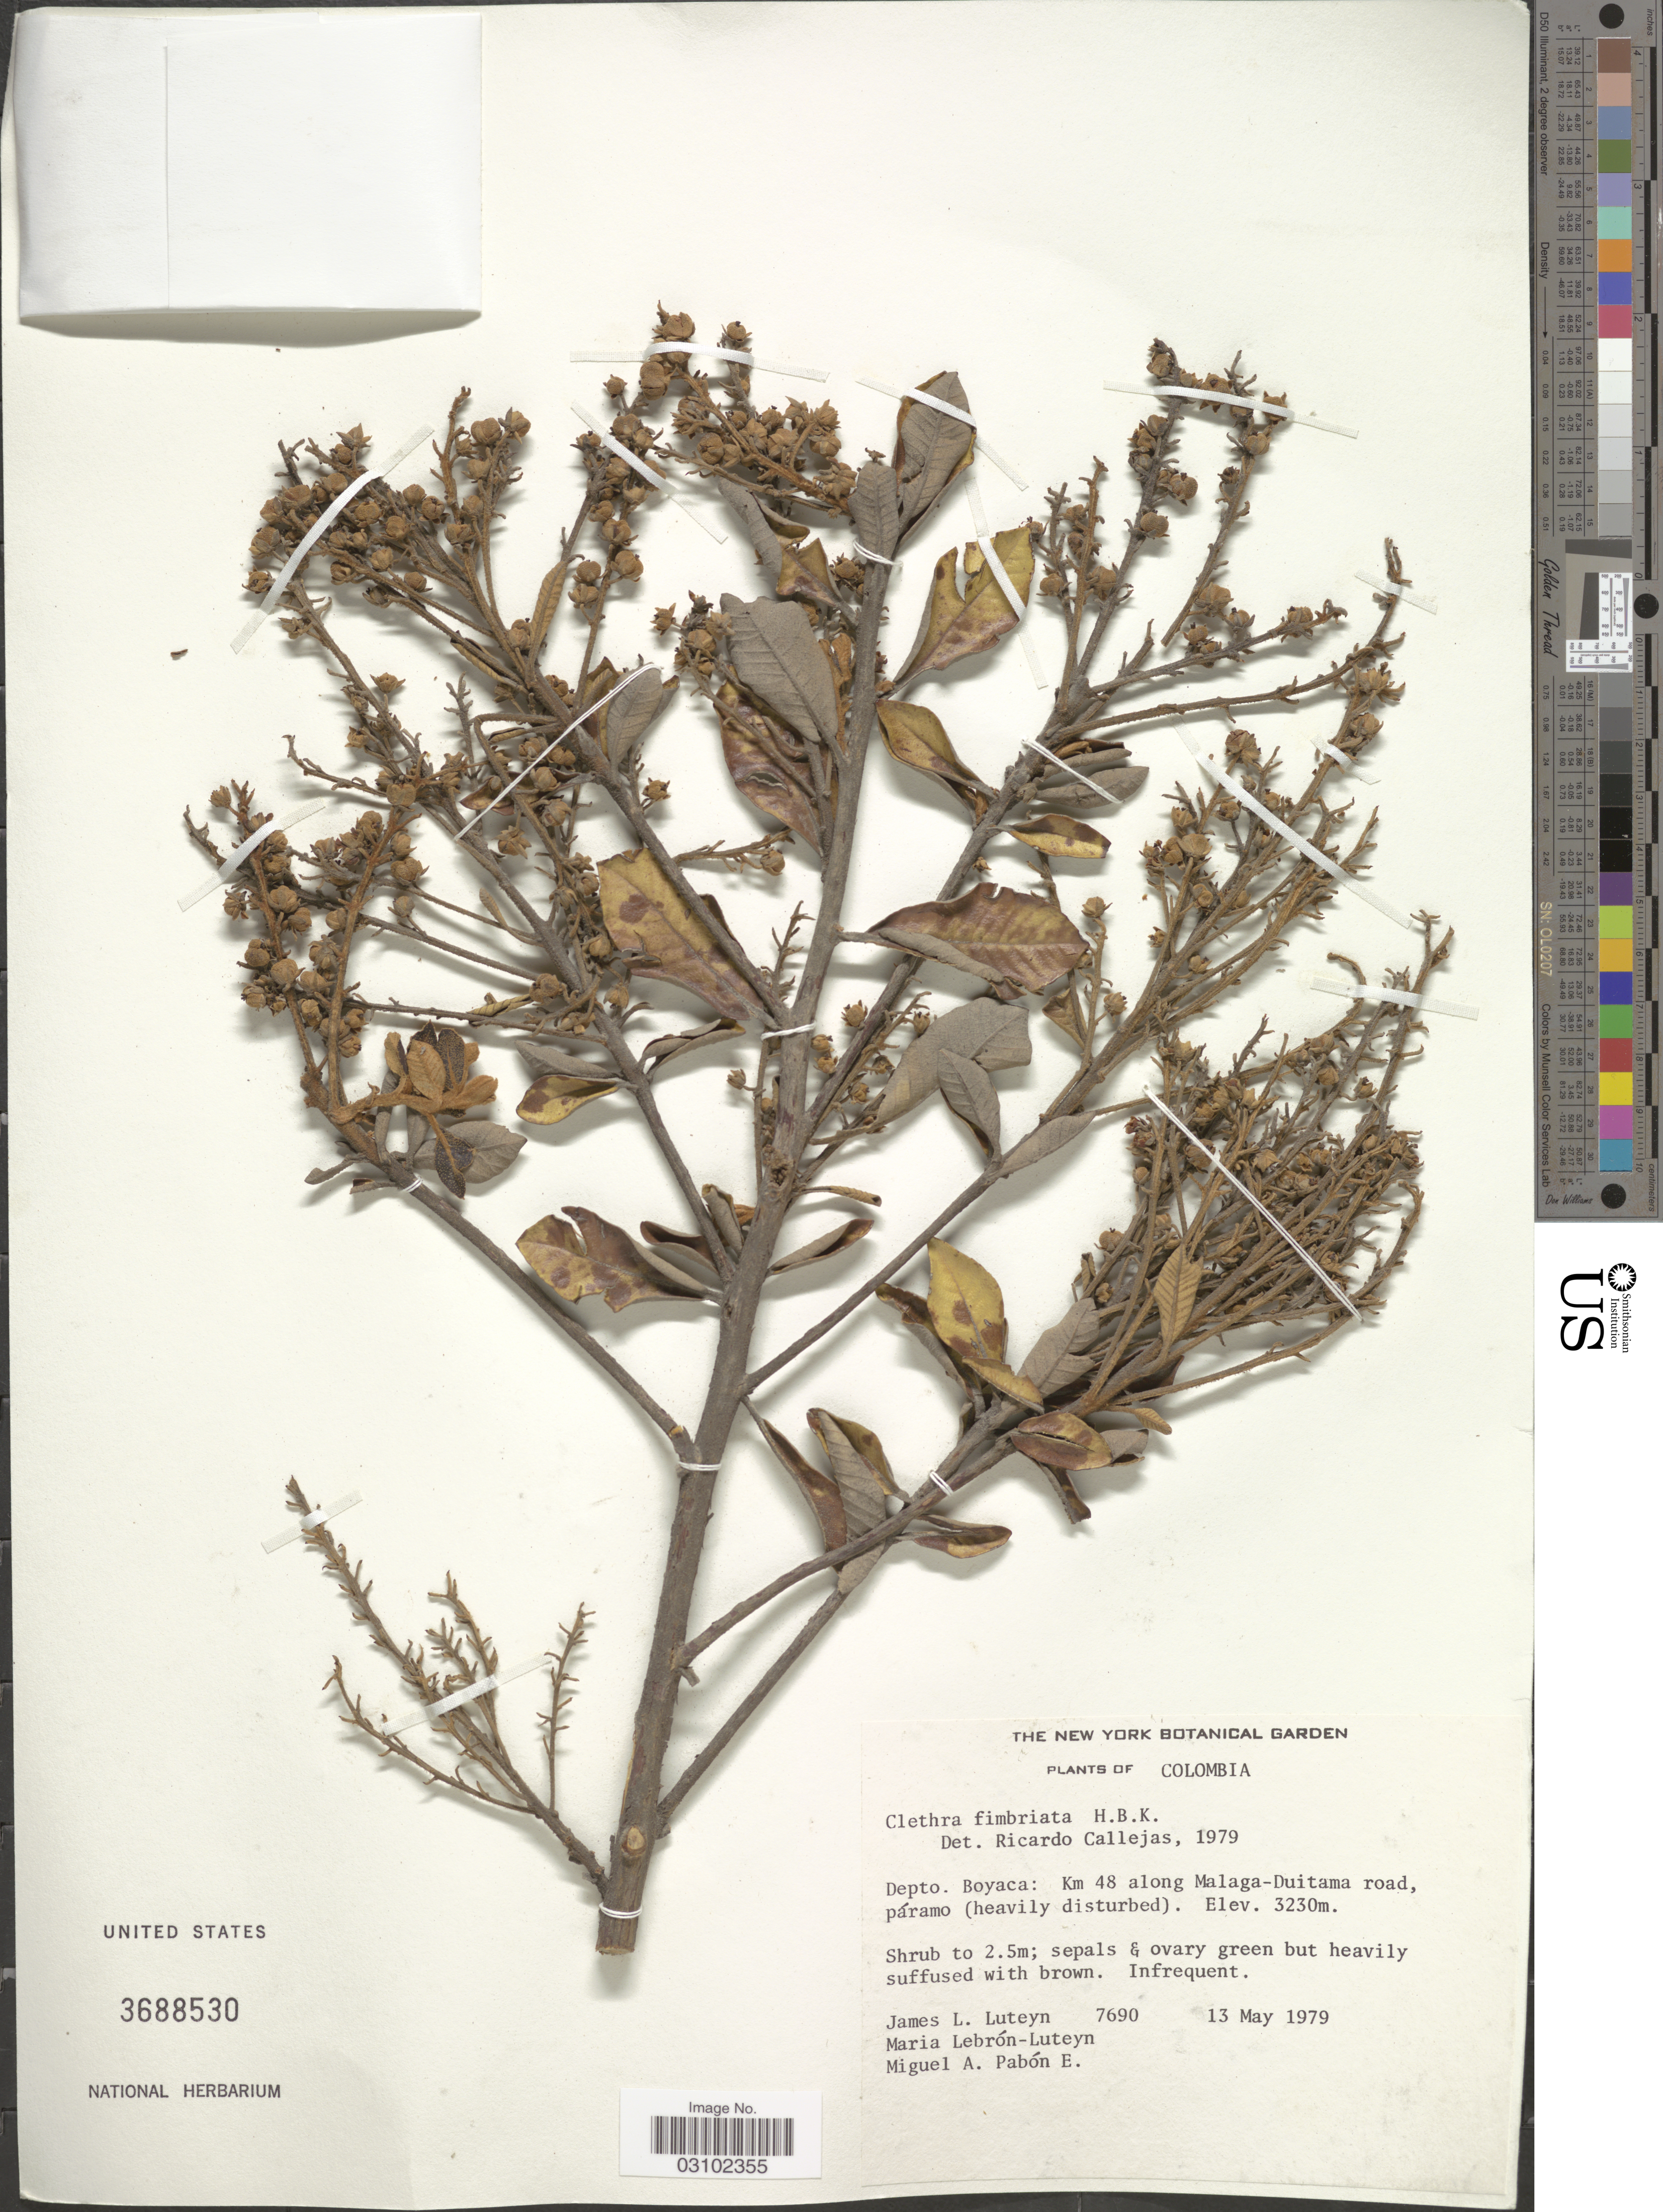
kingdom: Plantae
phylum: Tracheophyta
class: Magnoliopsida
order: Ericales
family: Clethraceae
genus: Clethra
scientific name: Clethra fimbriata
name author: Kunth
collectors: J. Luteyn, M. L. Lebrón-Luteyn & M. A. Pabon E.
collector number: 7690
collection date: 1979-05-13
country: Colombia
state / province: Boyacá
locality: Depto. Boyaca: Km 48 along Malaga-Duitama road.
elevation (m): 3230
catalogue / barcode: US 3688530